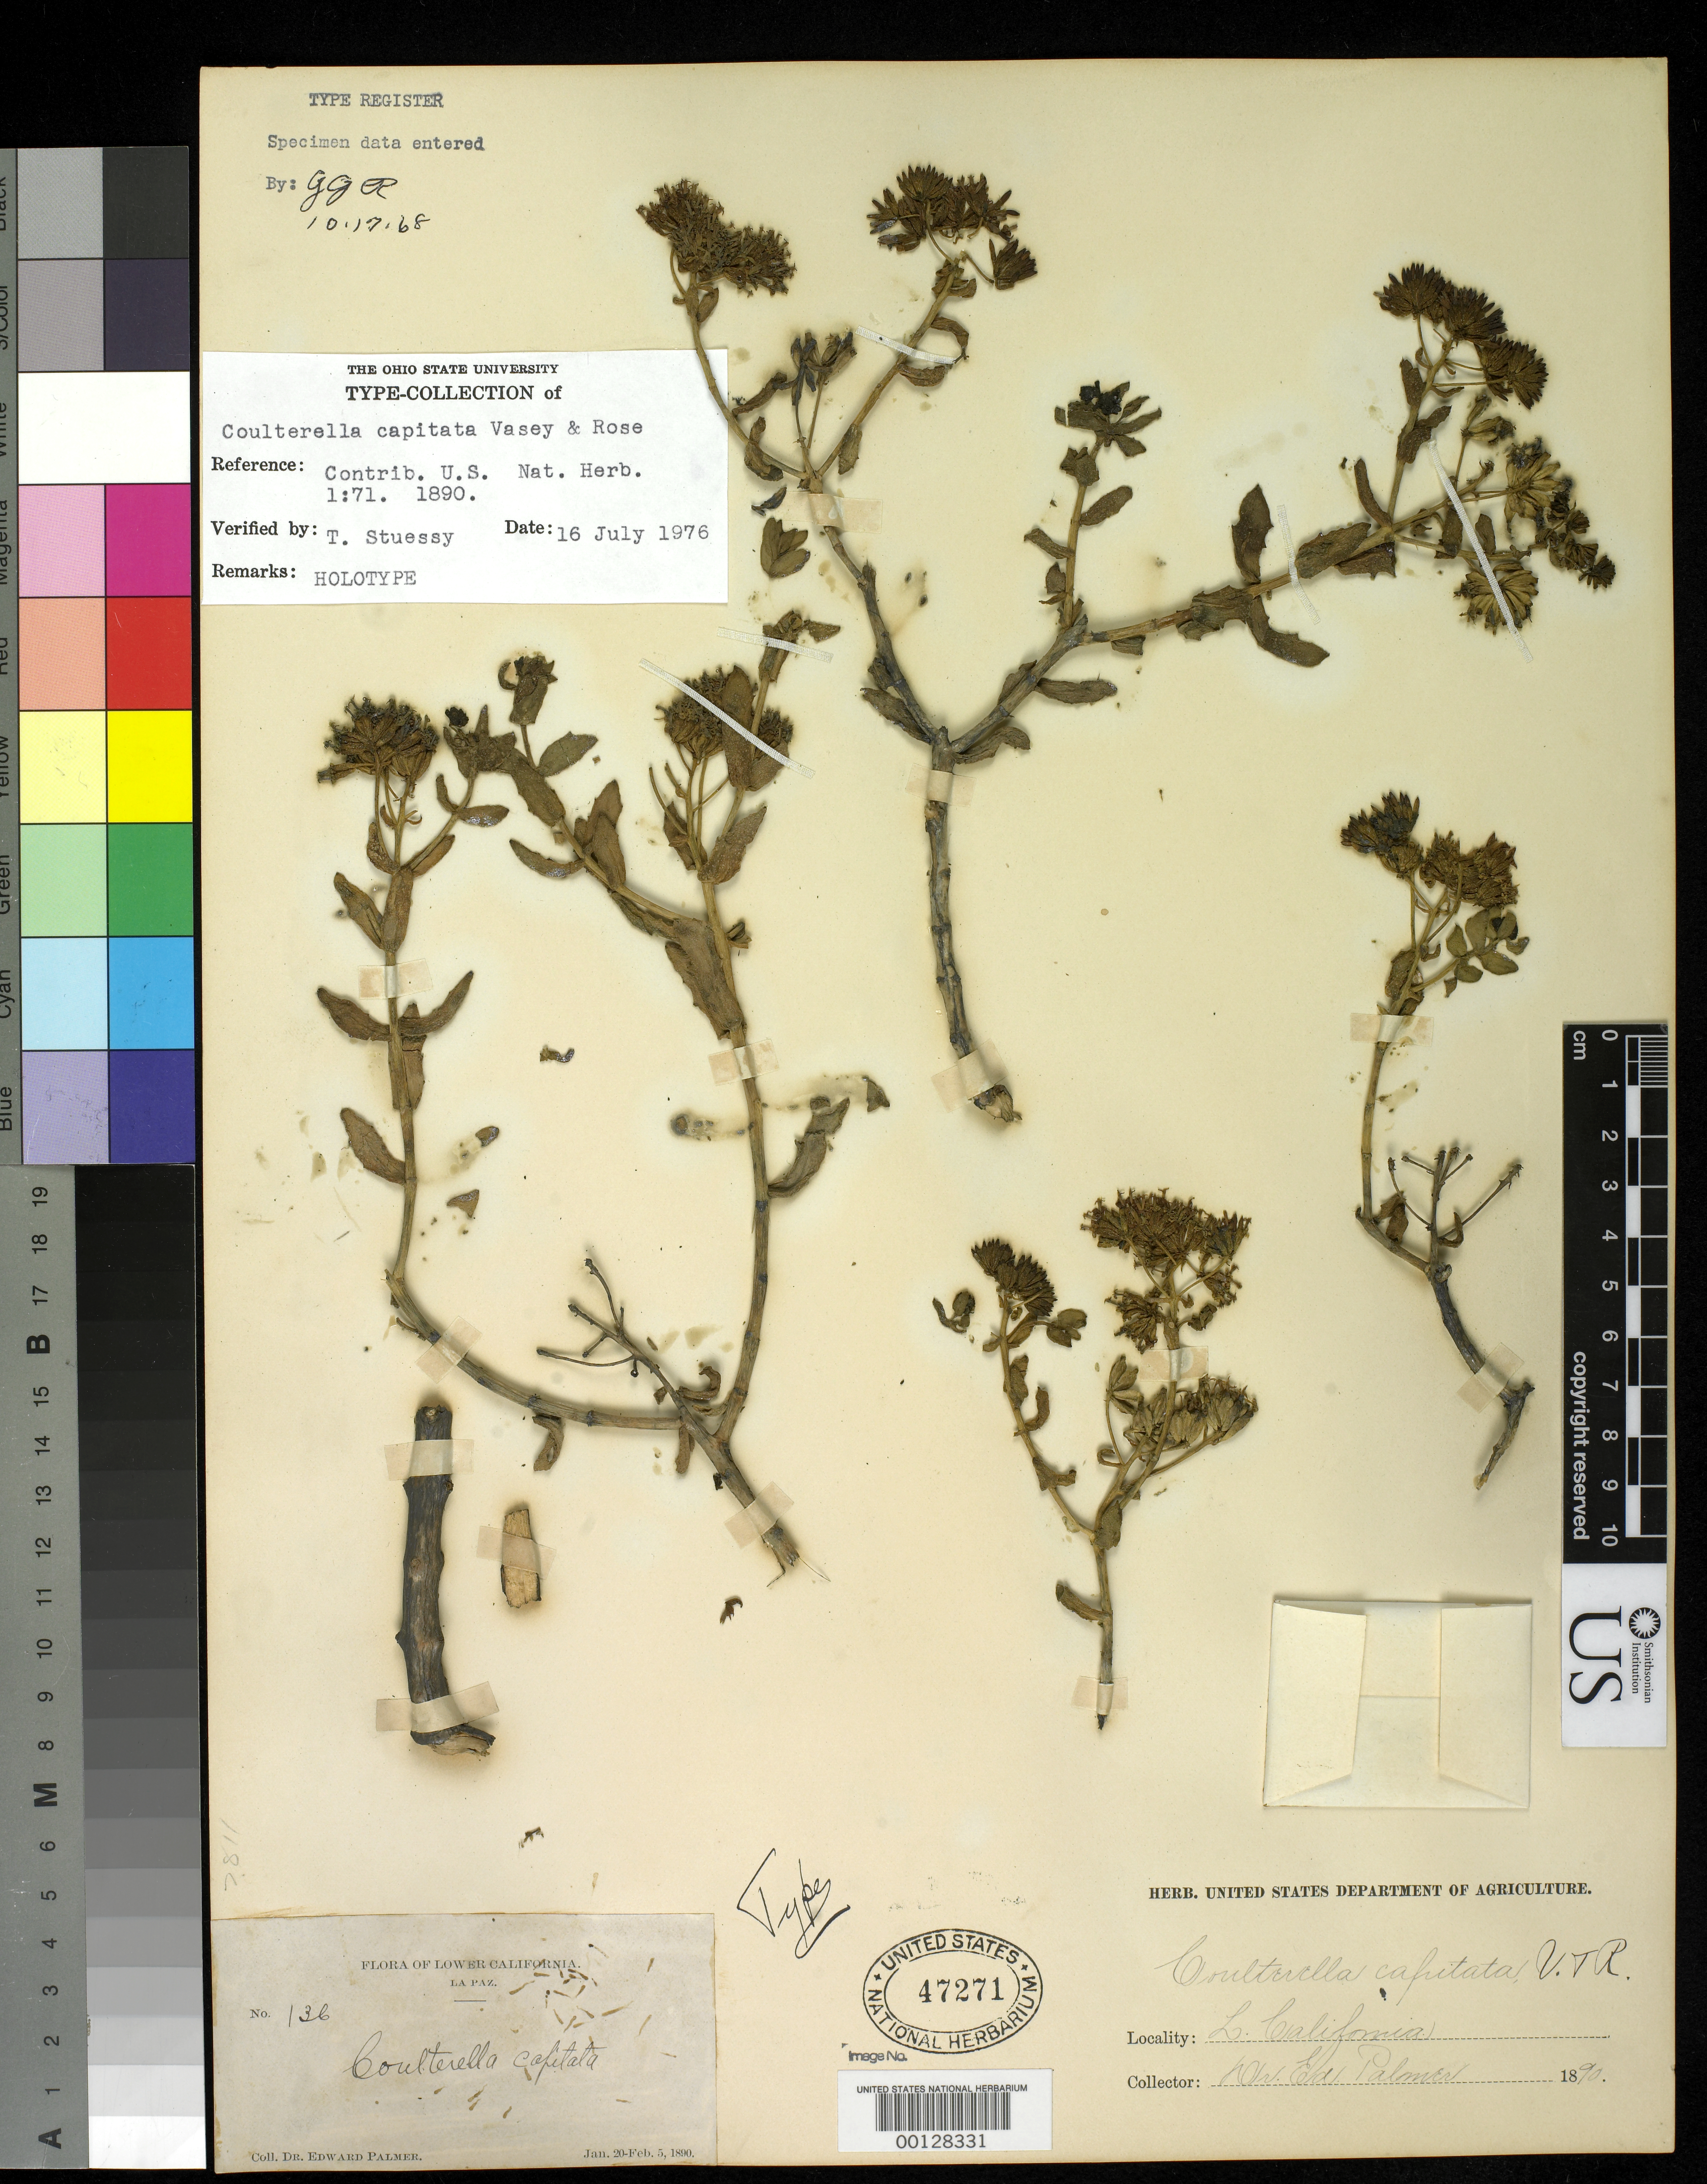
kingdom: Plantae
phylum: Tracheophyta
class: Magnoliopsida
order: Asterales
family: Asteraceae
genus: Coulterella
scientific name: Coulterella capitata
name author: Vasey & Rose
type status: Type Material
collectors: E. Palmer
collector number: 136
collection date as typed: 20 Jan 1890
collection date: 1890-01-20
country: Mexico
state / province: Baja California Sur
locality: La Paz.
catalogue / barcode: US 47271